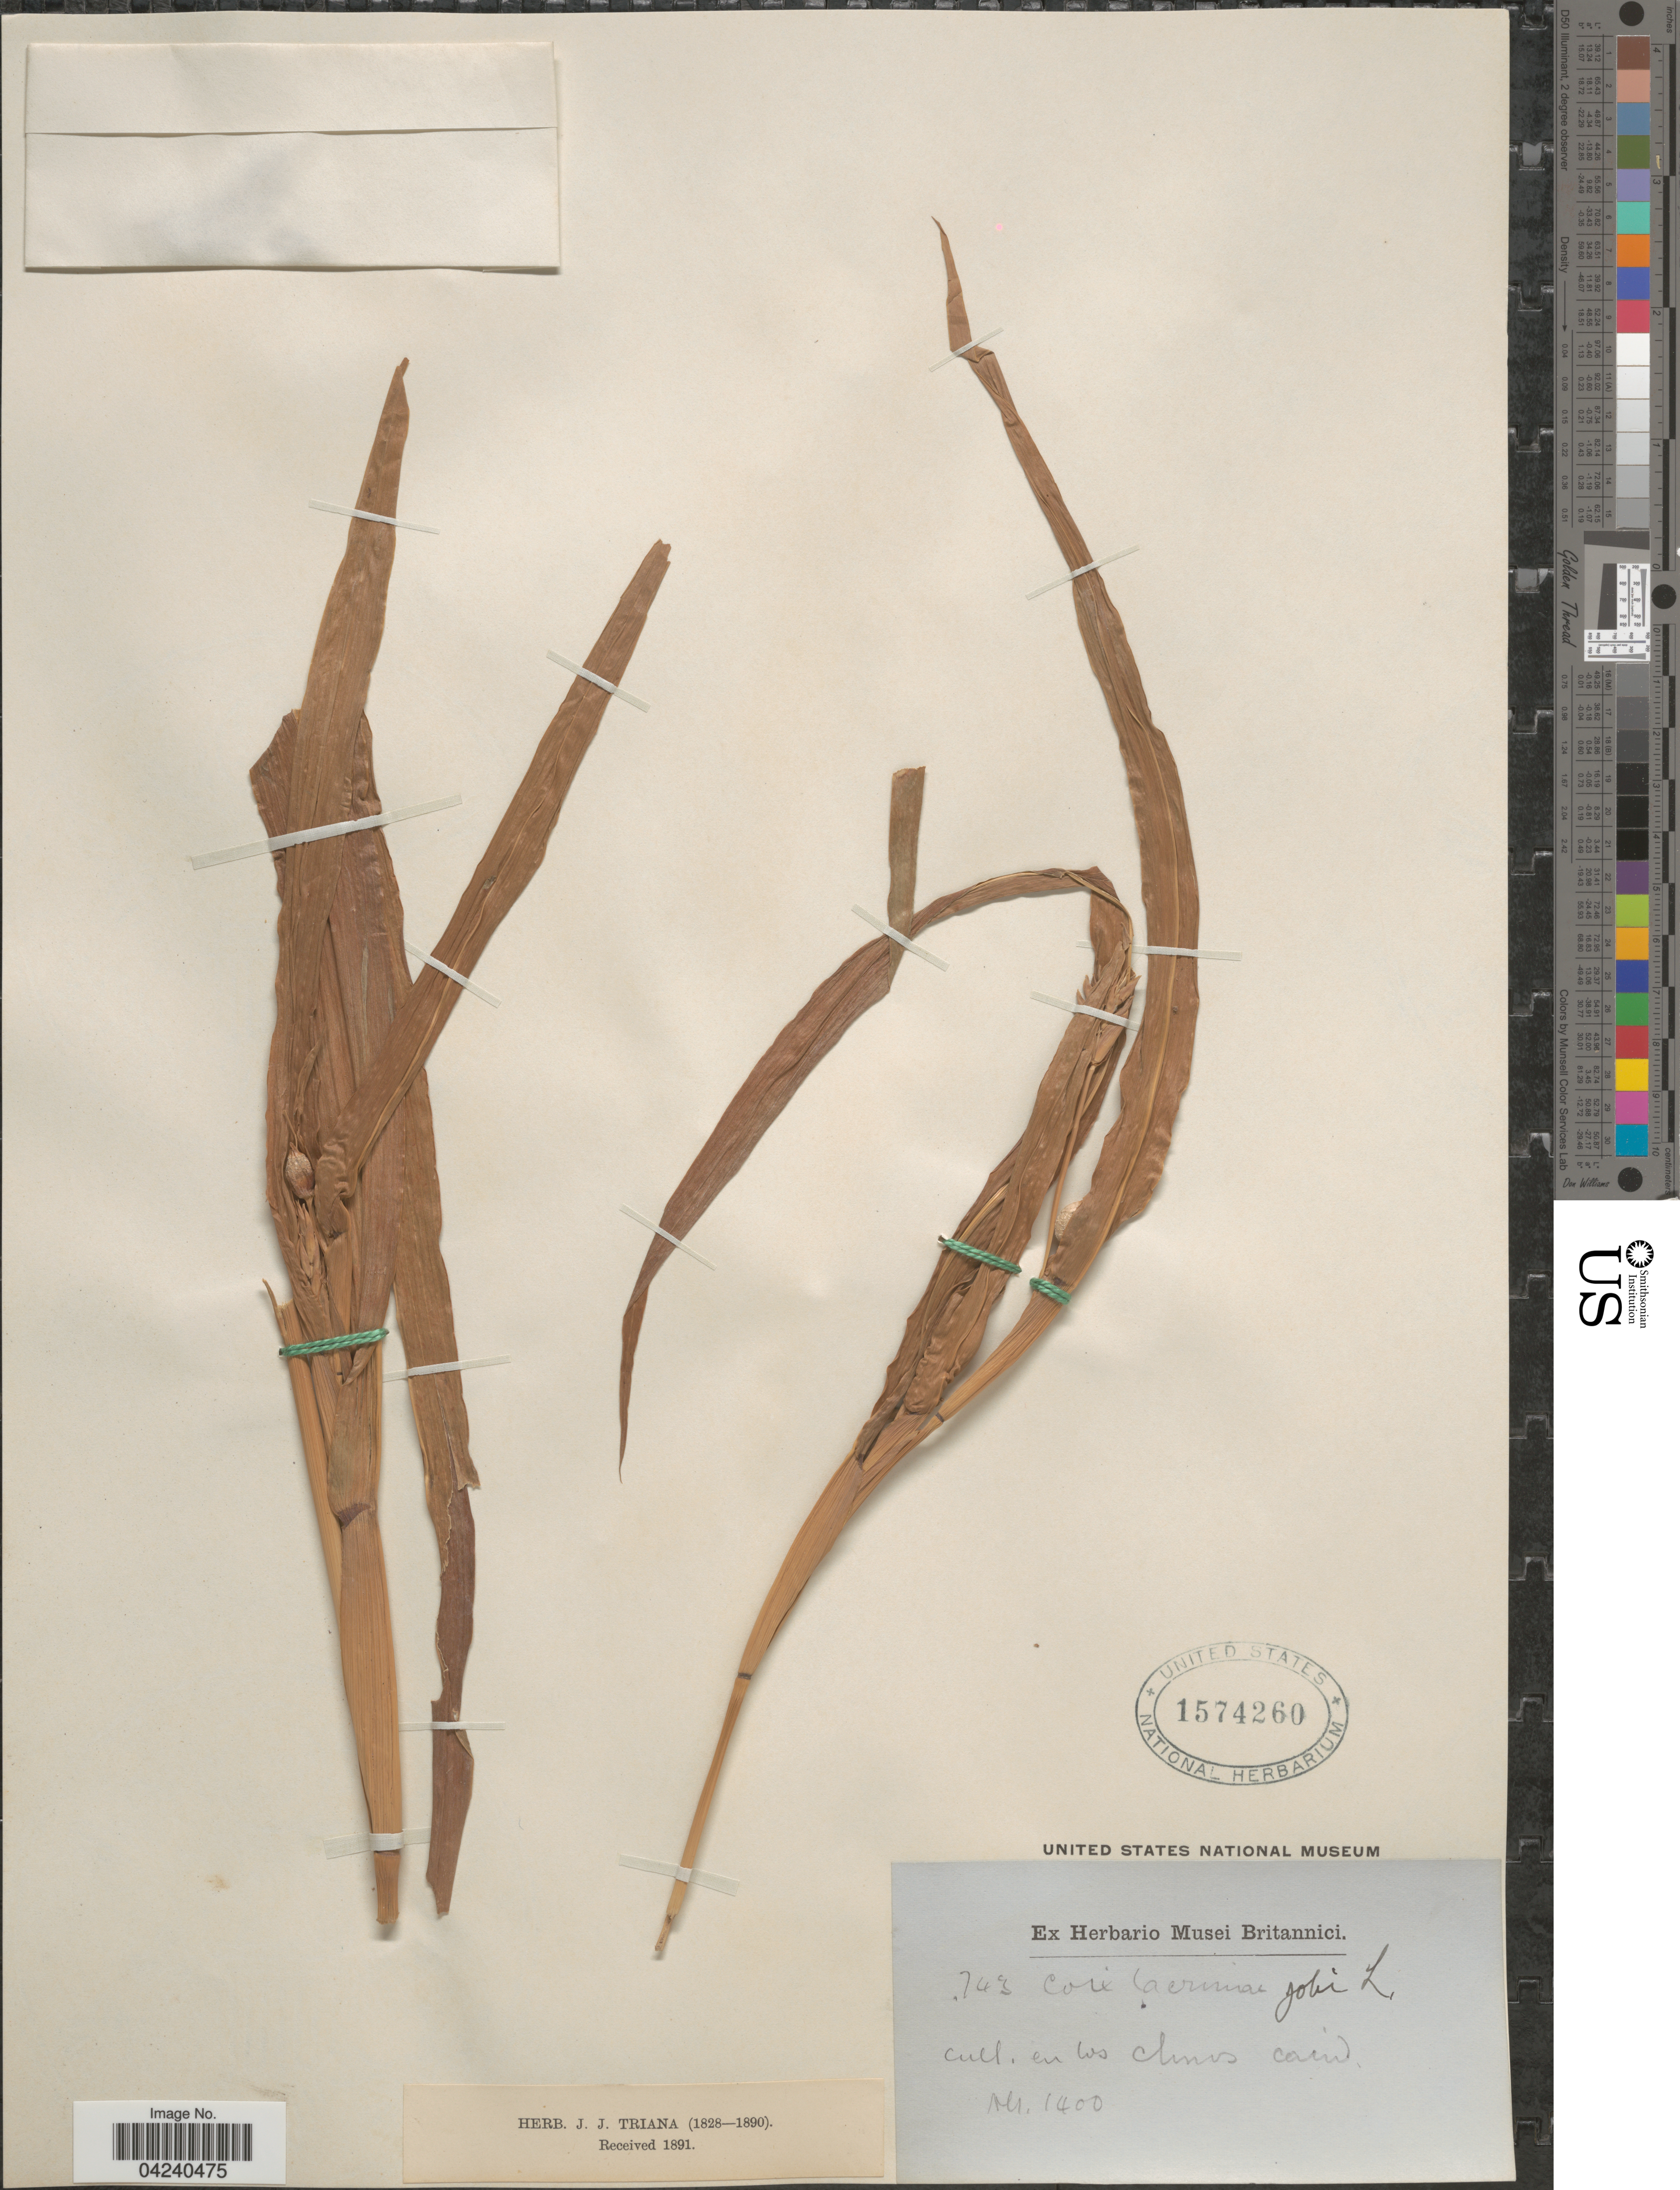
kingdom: Plantae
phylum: Tracheophyta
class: Liliopsida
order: Poales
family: Poaceae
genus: Coix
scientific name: Coix lacryma-jobi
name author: L.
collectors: Ex Herb. J. J. Triana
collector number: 743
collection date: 1828/1890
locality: En los chinos [interpreted] caind [interpreted].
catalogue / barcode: US 1574260